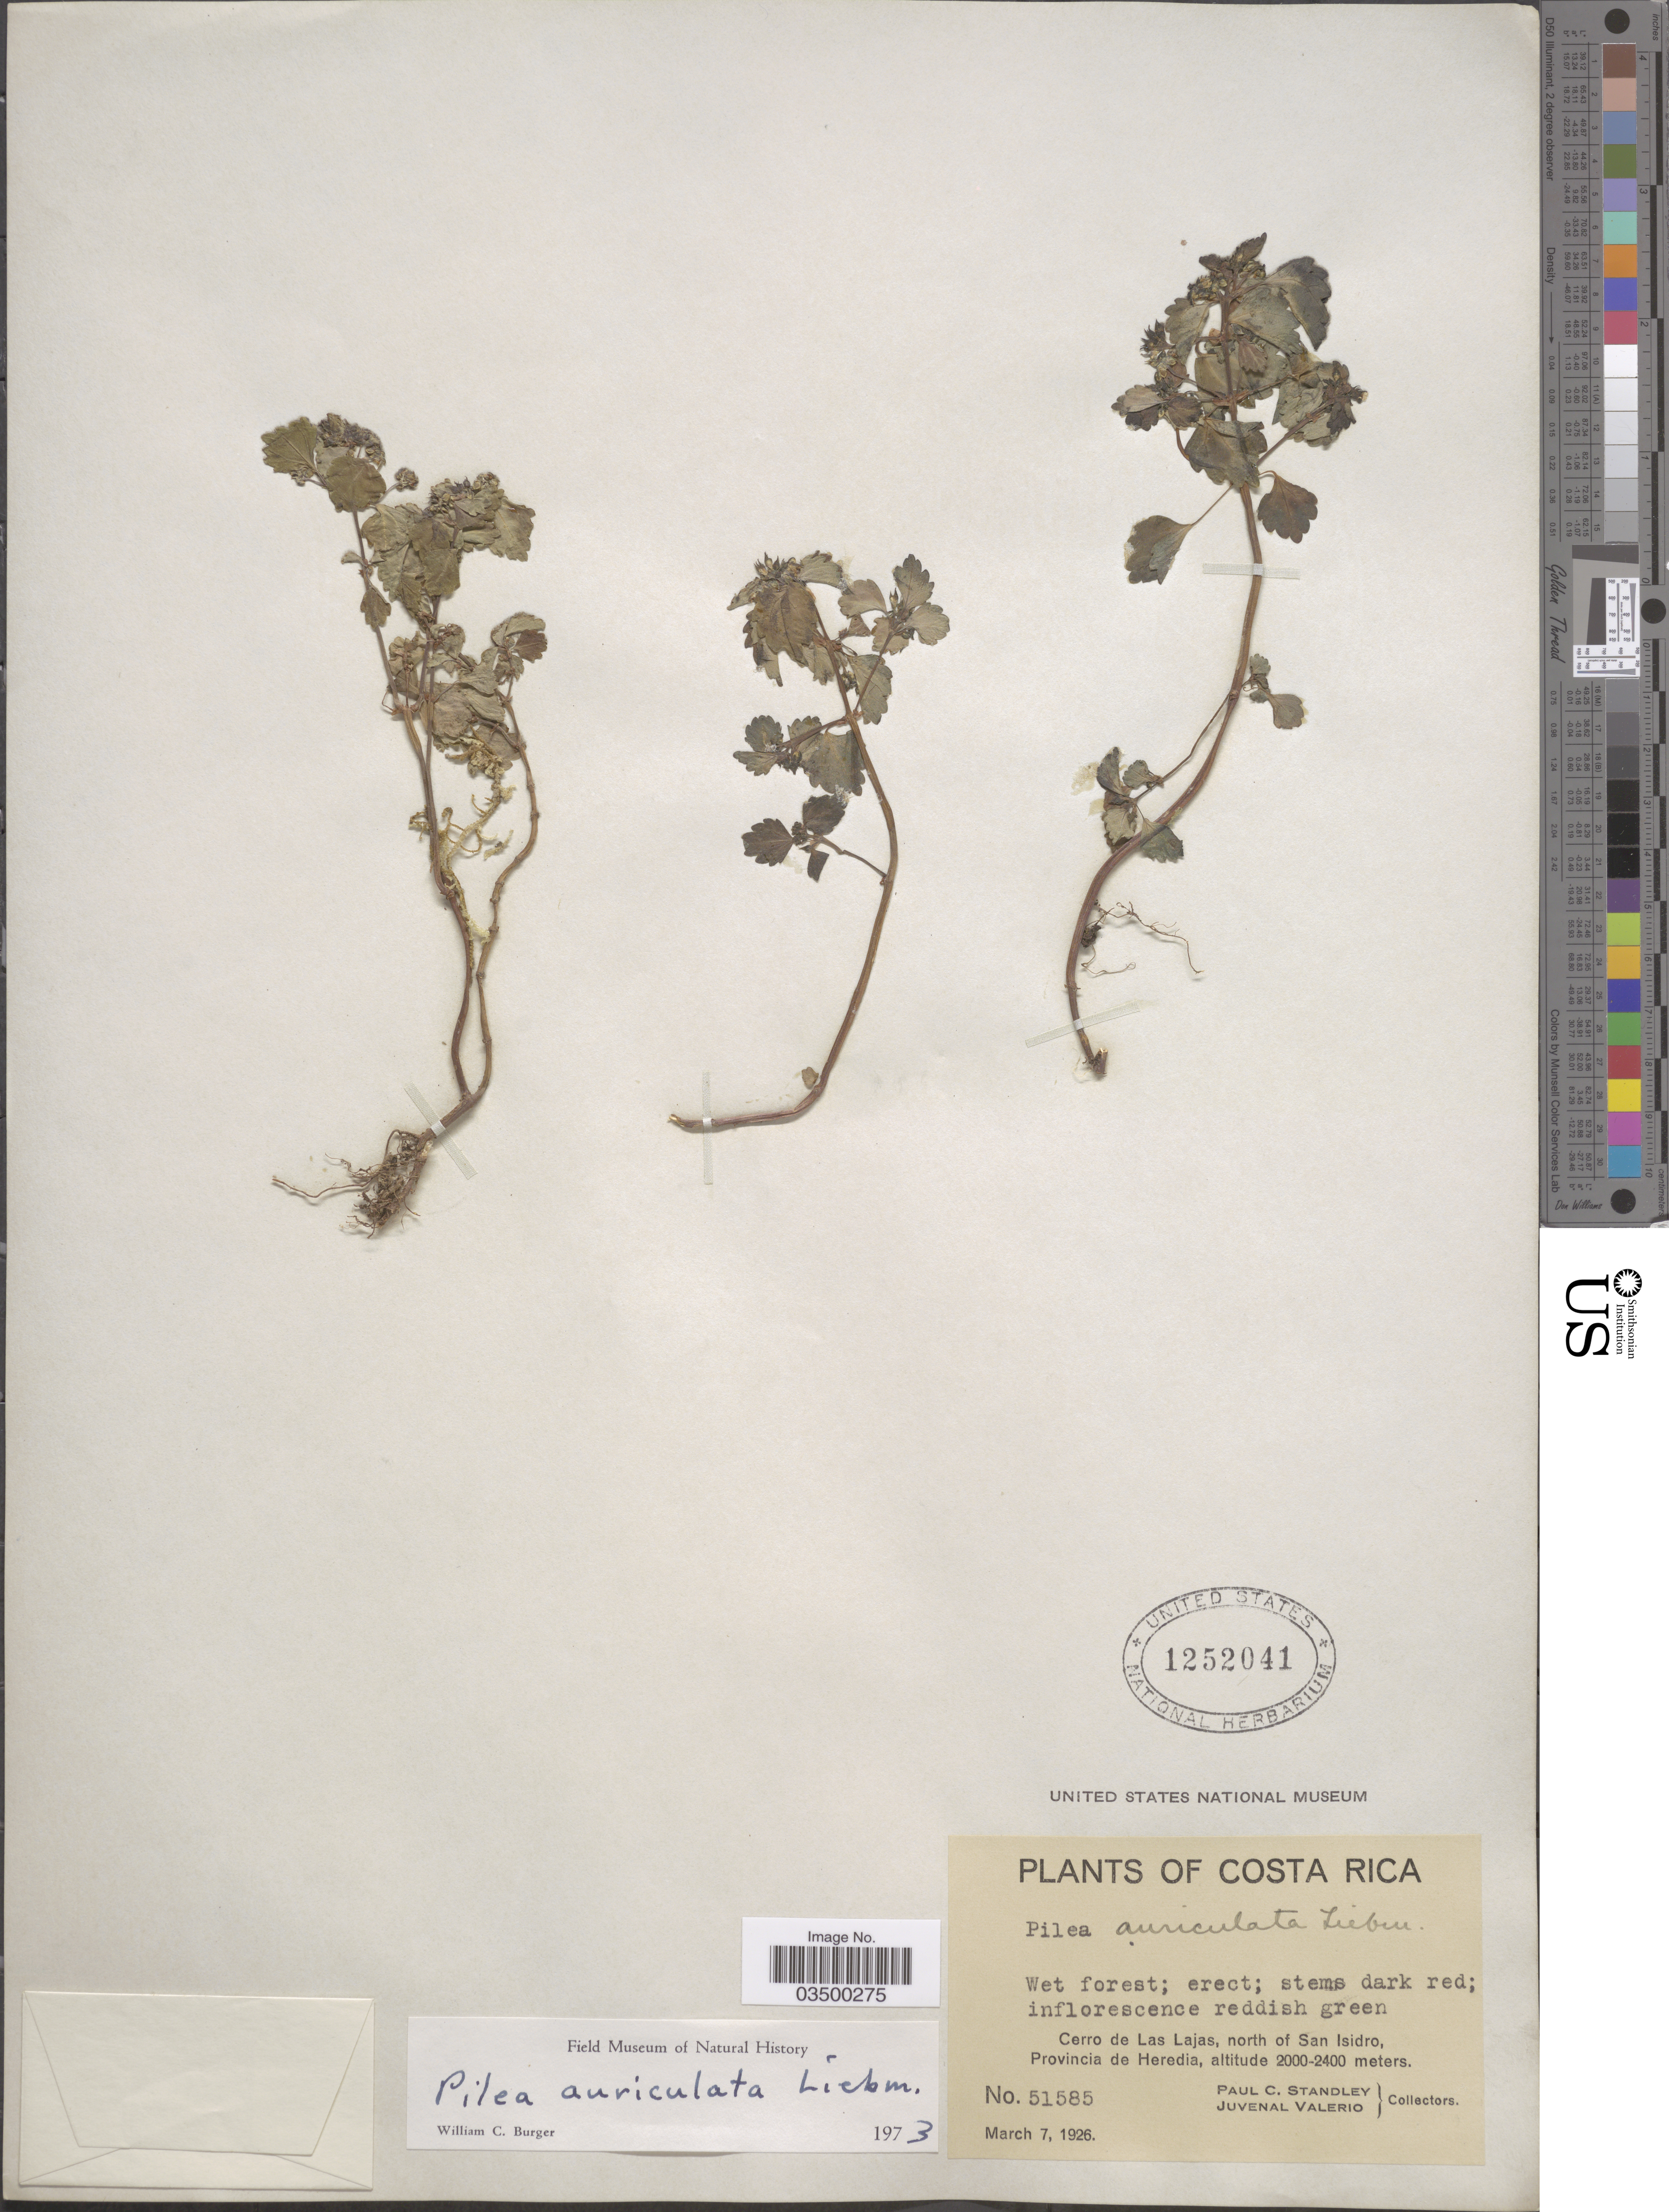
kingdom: Plantae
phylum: Tracheophyta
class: Magnoliopsida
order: Rosales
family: Urticaceae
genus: Pilea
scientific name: Pilea auriculata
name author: Liebm.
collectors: P. C. Standley & J. Valerio R.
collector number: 51585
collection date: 1926-03-07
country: Costa Rica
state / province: Heredia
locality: Cerro de Las Lajas, north of San Isidro.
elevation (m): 2000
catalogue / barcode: US 1252041